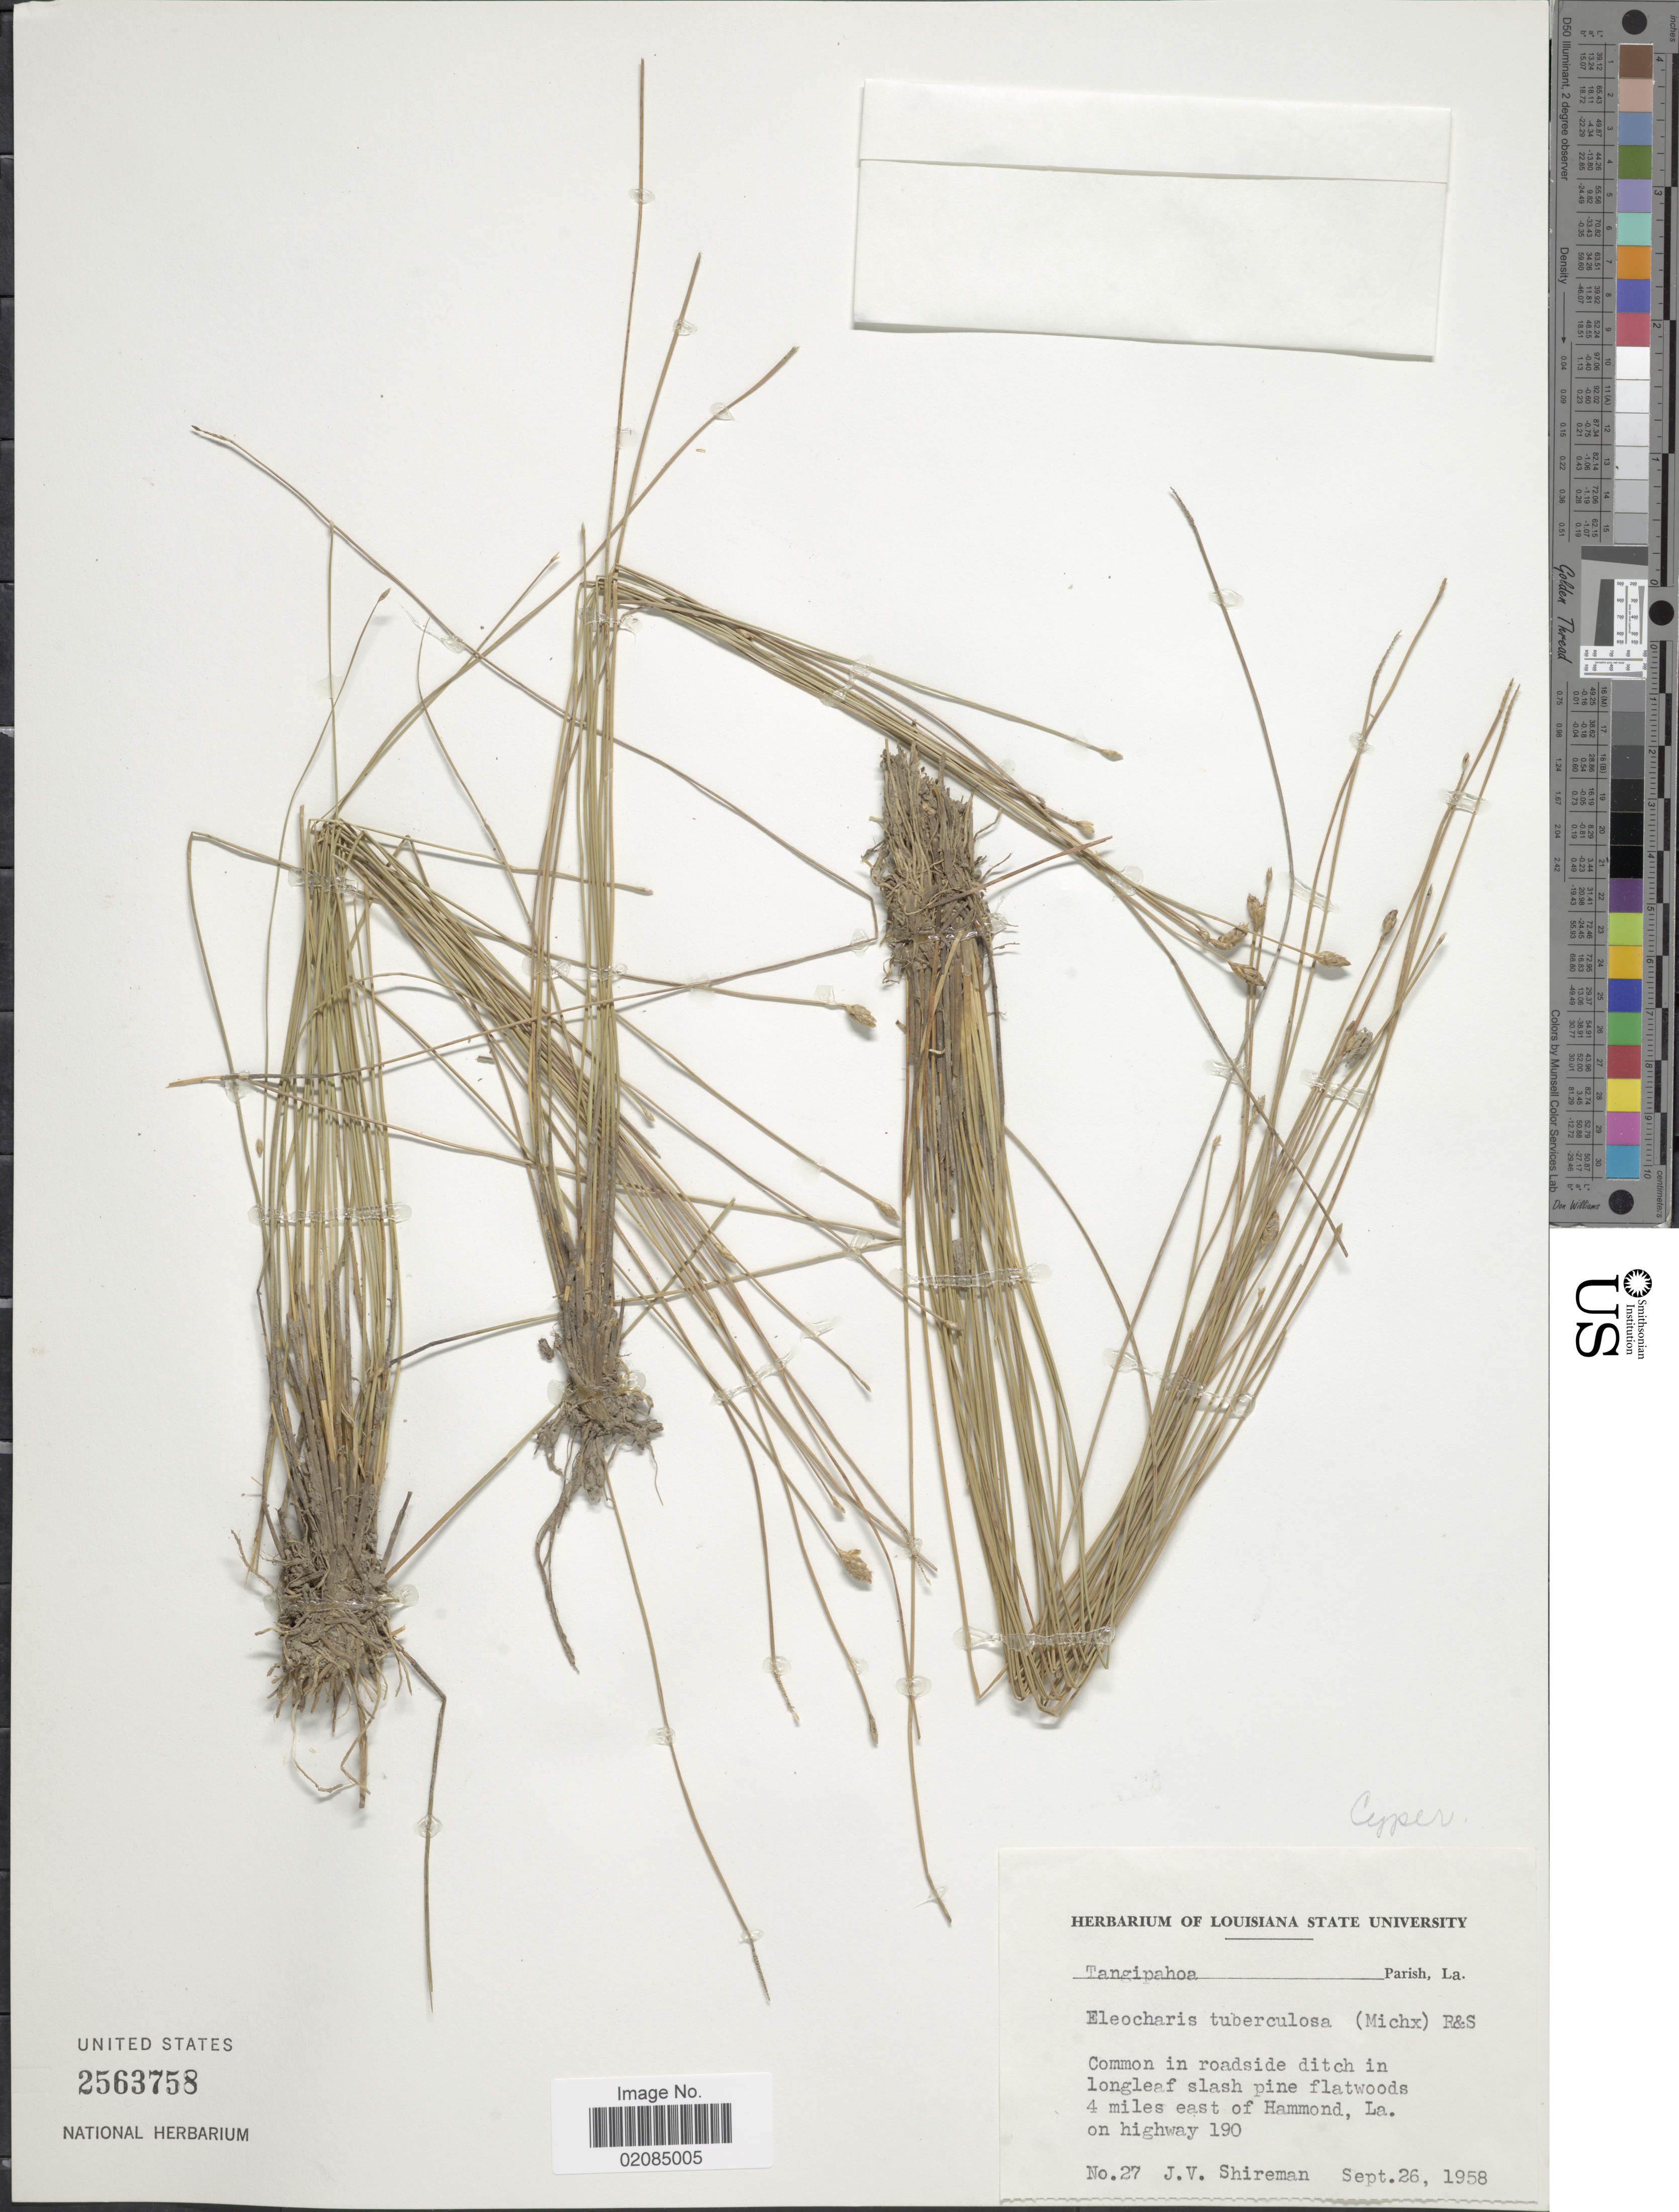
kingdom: Plantae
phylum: Tracheophyta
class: Liliopsida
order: Poales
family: Cyperaceae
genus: Eleocharis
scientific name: Eleocharis tuberculosa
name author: (Michx.) Roem. & Schult.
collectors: J. Shireman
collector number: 27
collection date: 1958-09-26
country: United States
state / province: Louisiana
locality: Common in roadside ditch in longleaf slash pine flatwoods 4 miles east of Hammond, La. on highway 190.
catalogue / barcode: US 2563758